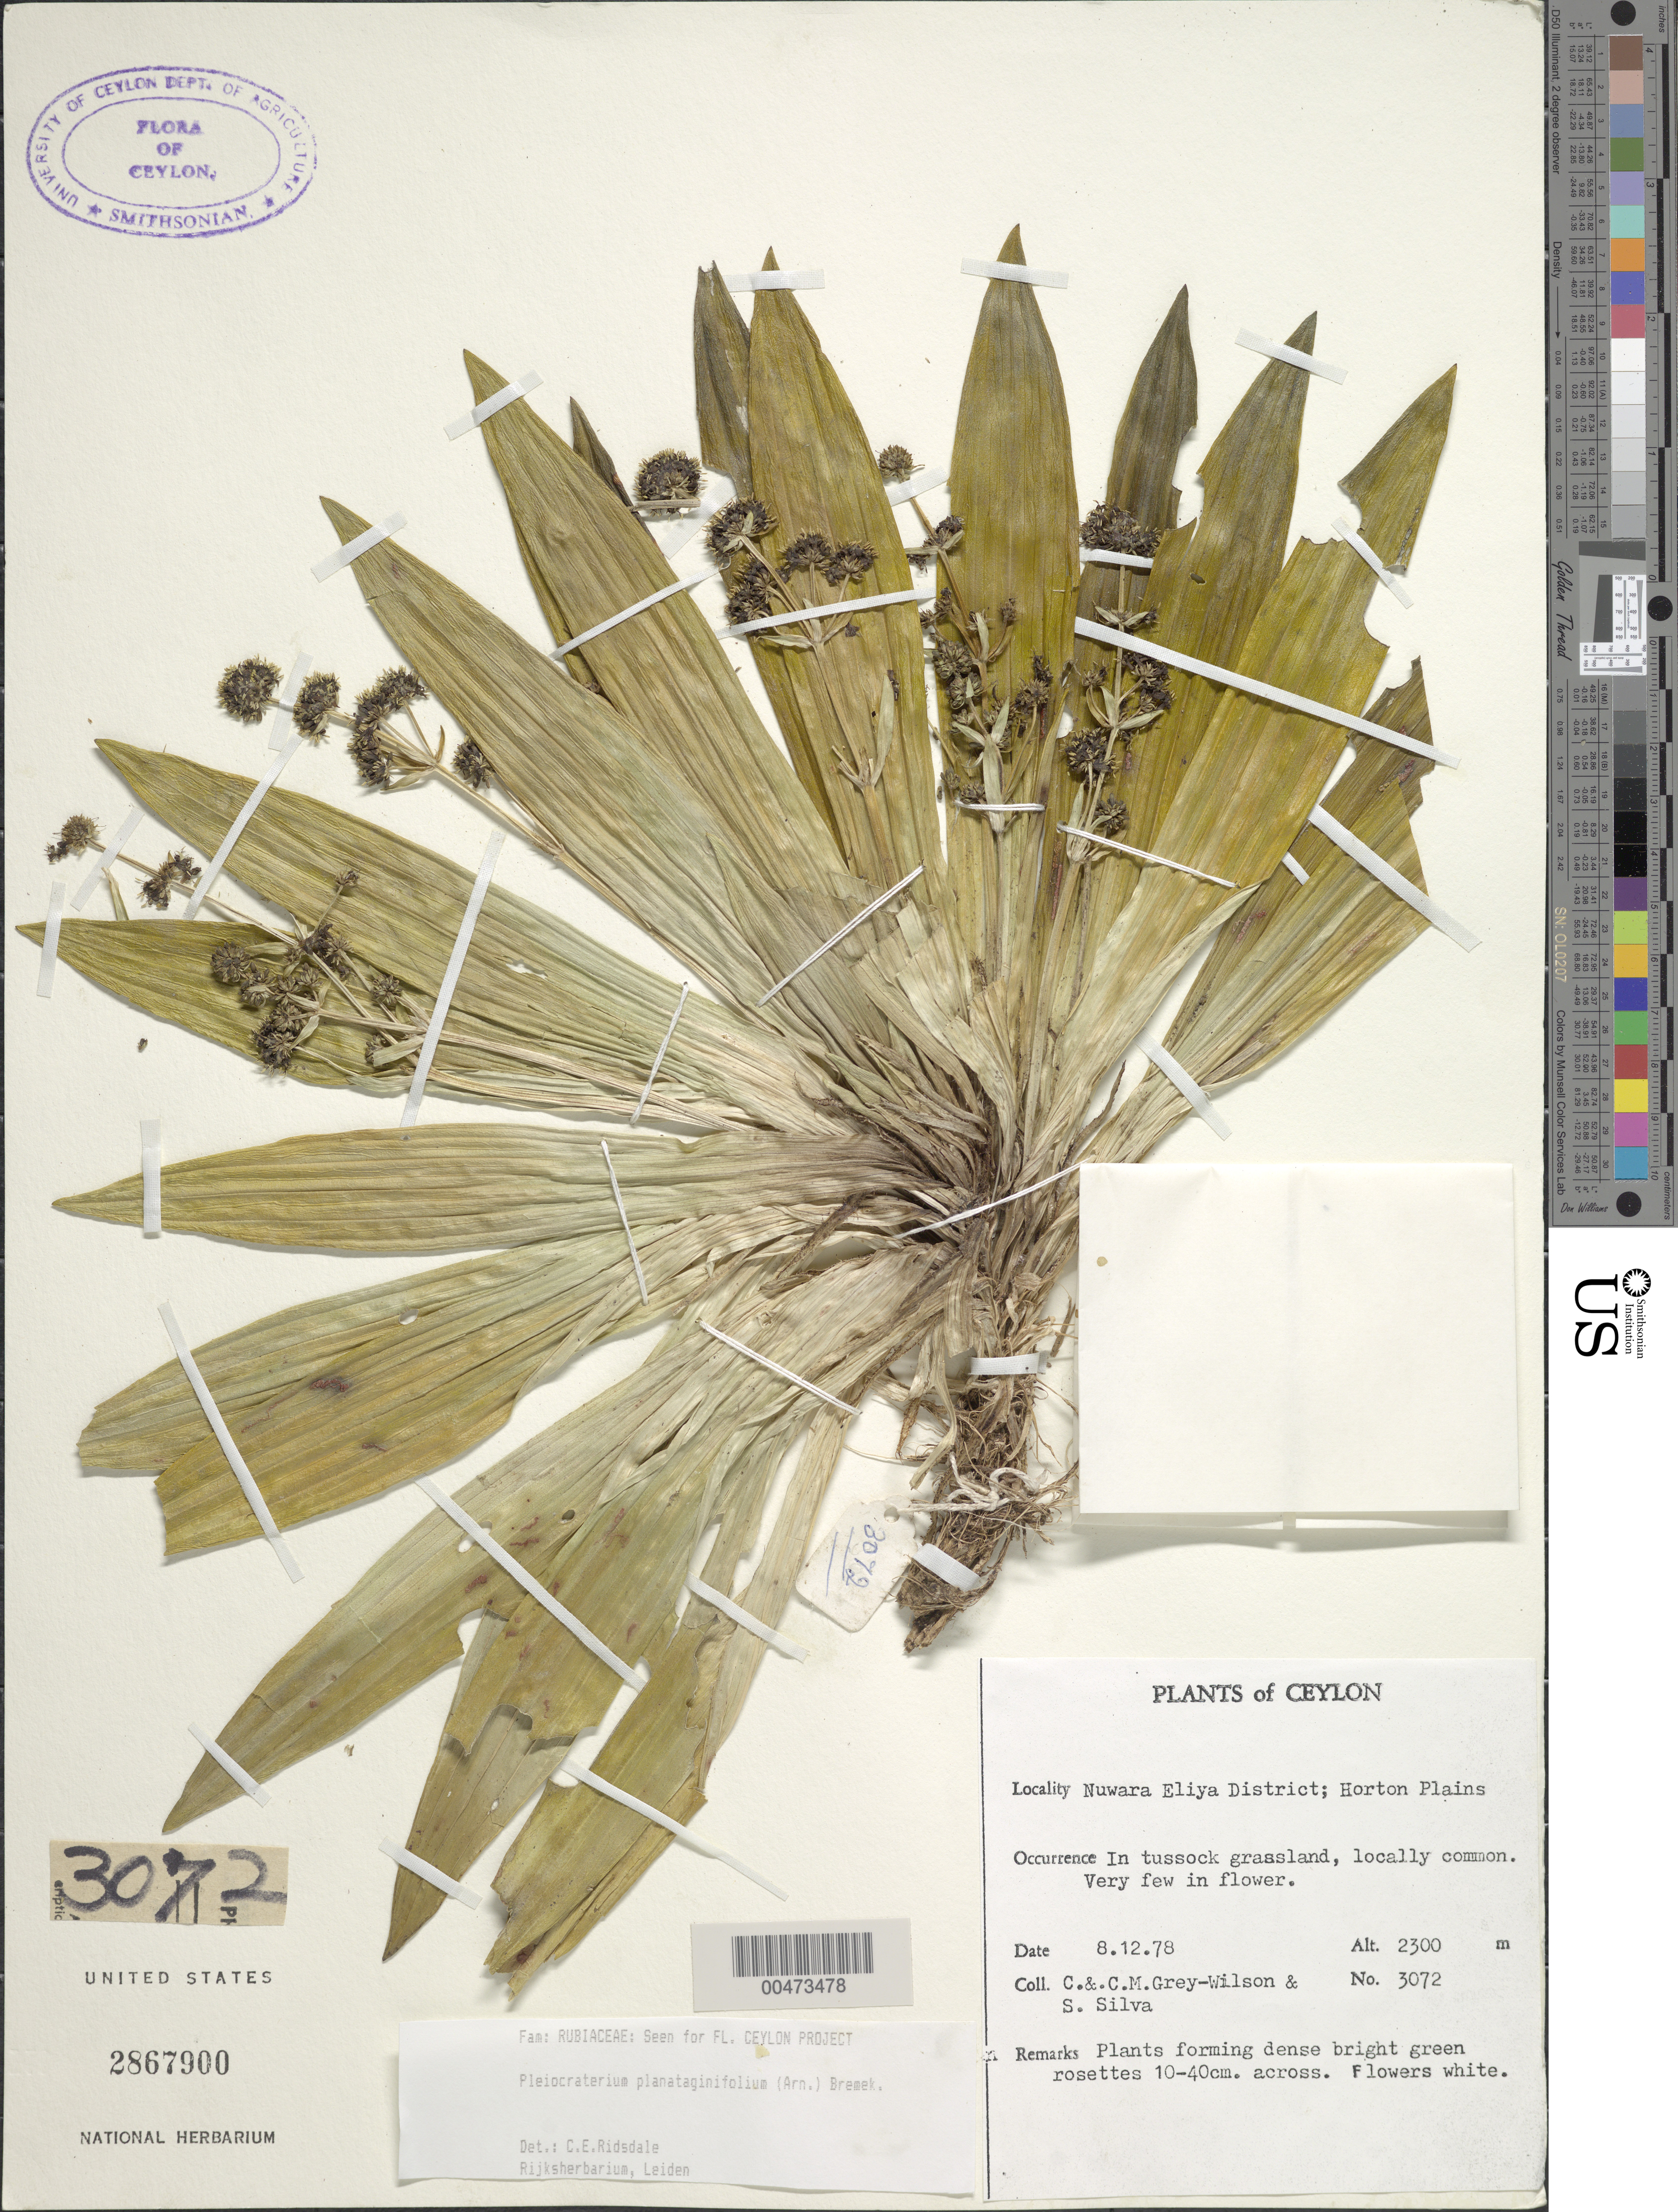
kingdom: Plantae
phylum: Tracheophyta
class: Magnoliopsida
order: Gentianales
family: Rubiaceae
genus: Pleiocraterium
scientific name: Pleiocraterium planataginifolium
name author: (Arn.) Bremek.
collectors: C. Grey-Wilson, C. Grey-Wilson & S. Silva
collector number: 3072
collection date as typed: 08 Dec 1978 or 12 Aug 1978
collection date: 1978-08-12 or 1978-12-08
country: Sri Lanka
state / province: Central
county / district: Nuwara Eliya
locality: Horton Plains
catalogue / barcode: US 2867900